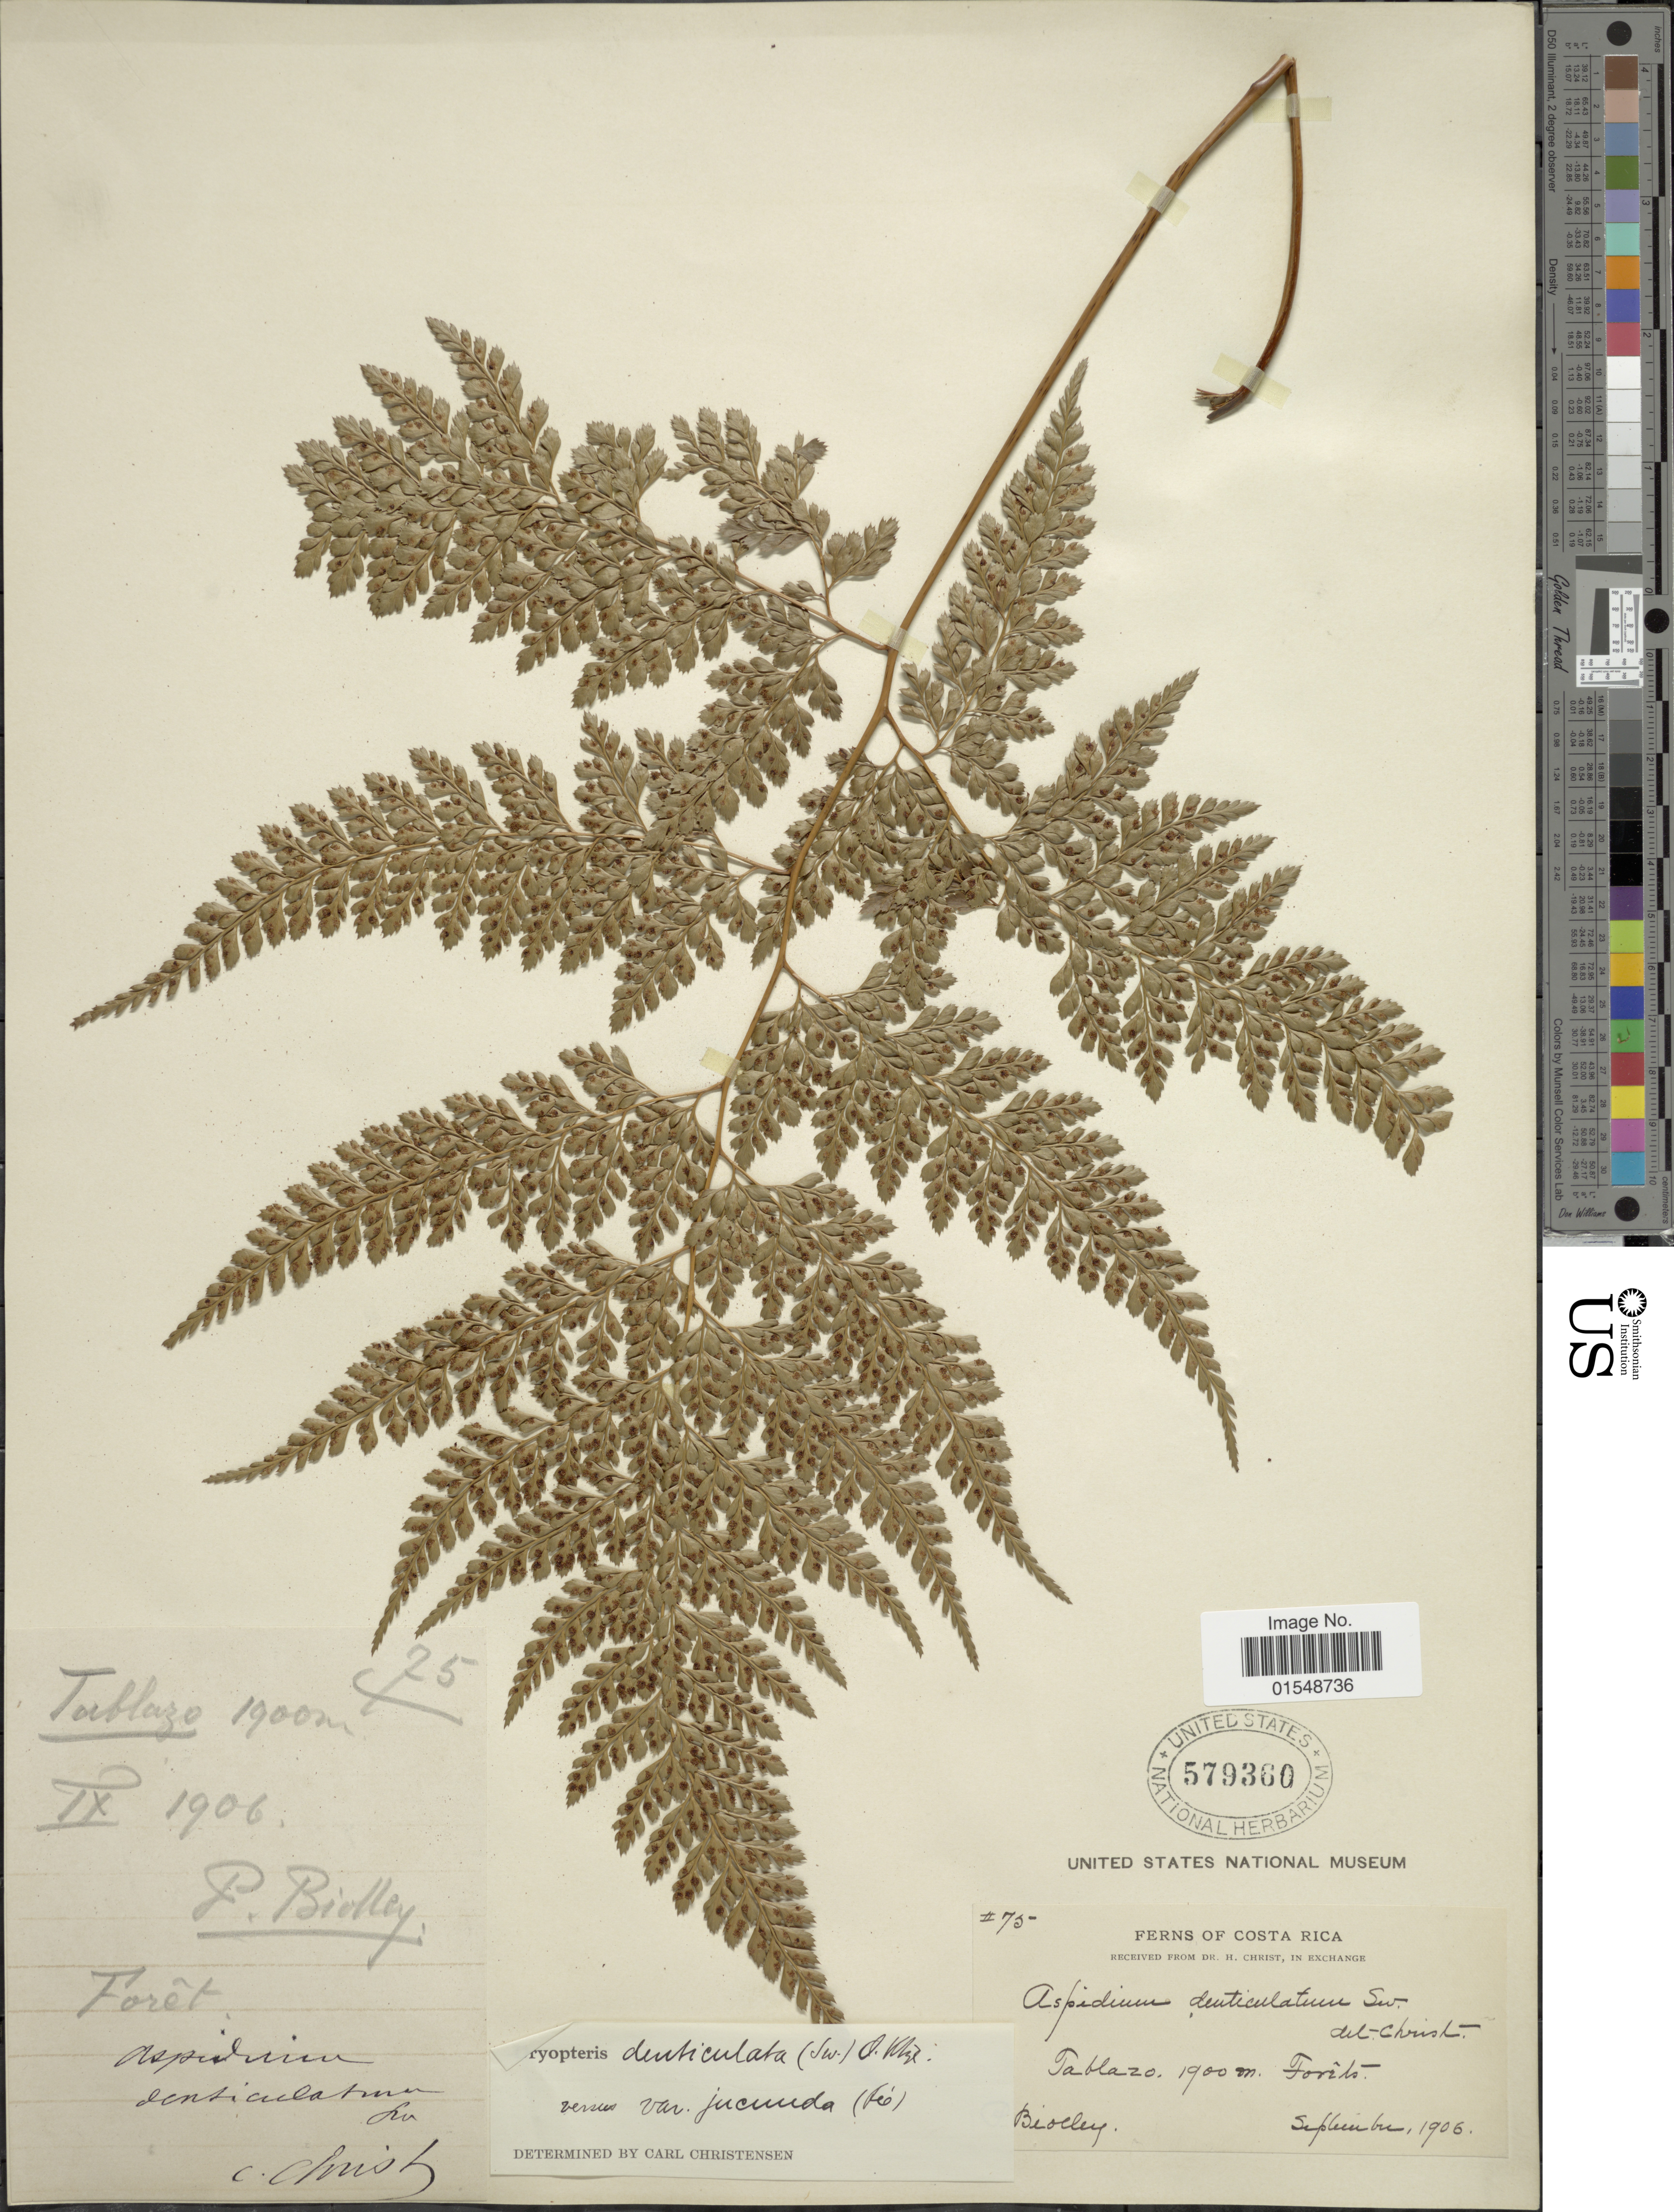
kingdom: Plantae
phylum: Tracheophyta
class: Polypodiopsida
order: Polypodiales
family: Dryopteridaceae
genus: Arachniodes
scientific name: Arachniodes denticulata var. jucunda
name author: (Fée) Lellinger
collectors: P. Biolley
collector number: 75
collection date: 1906-09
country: Costa Rica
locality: Tablazo, Forêts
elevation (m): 1900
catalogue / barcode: US 579360